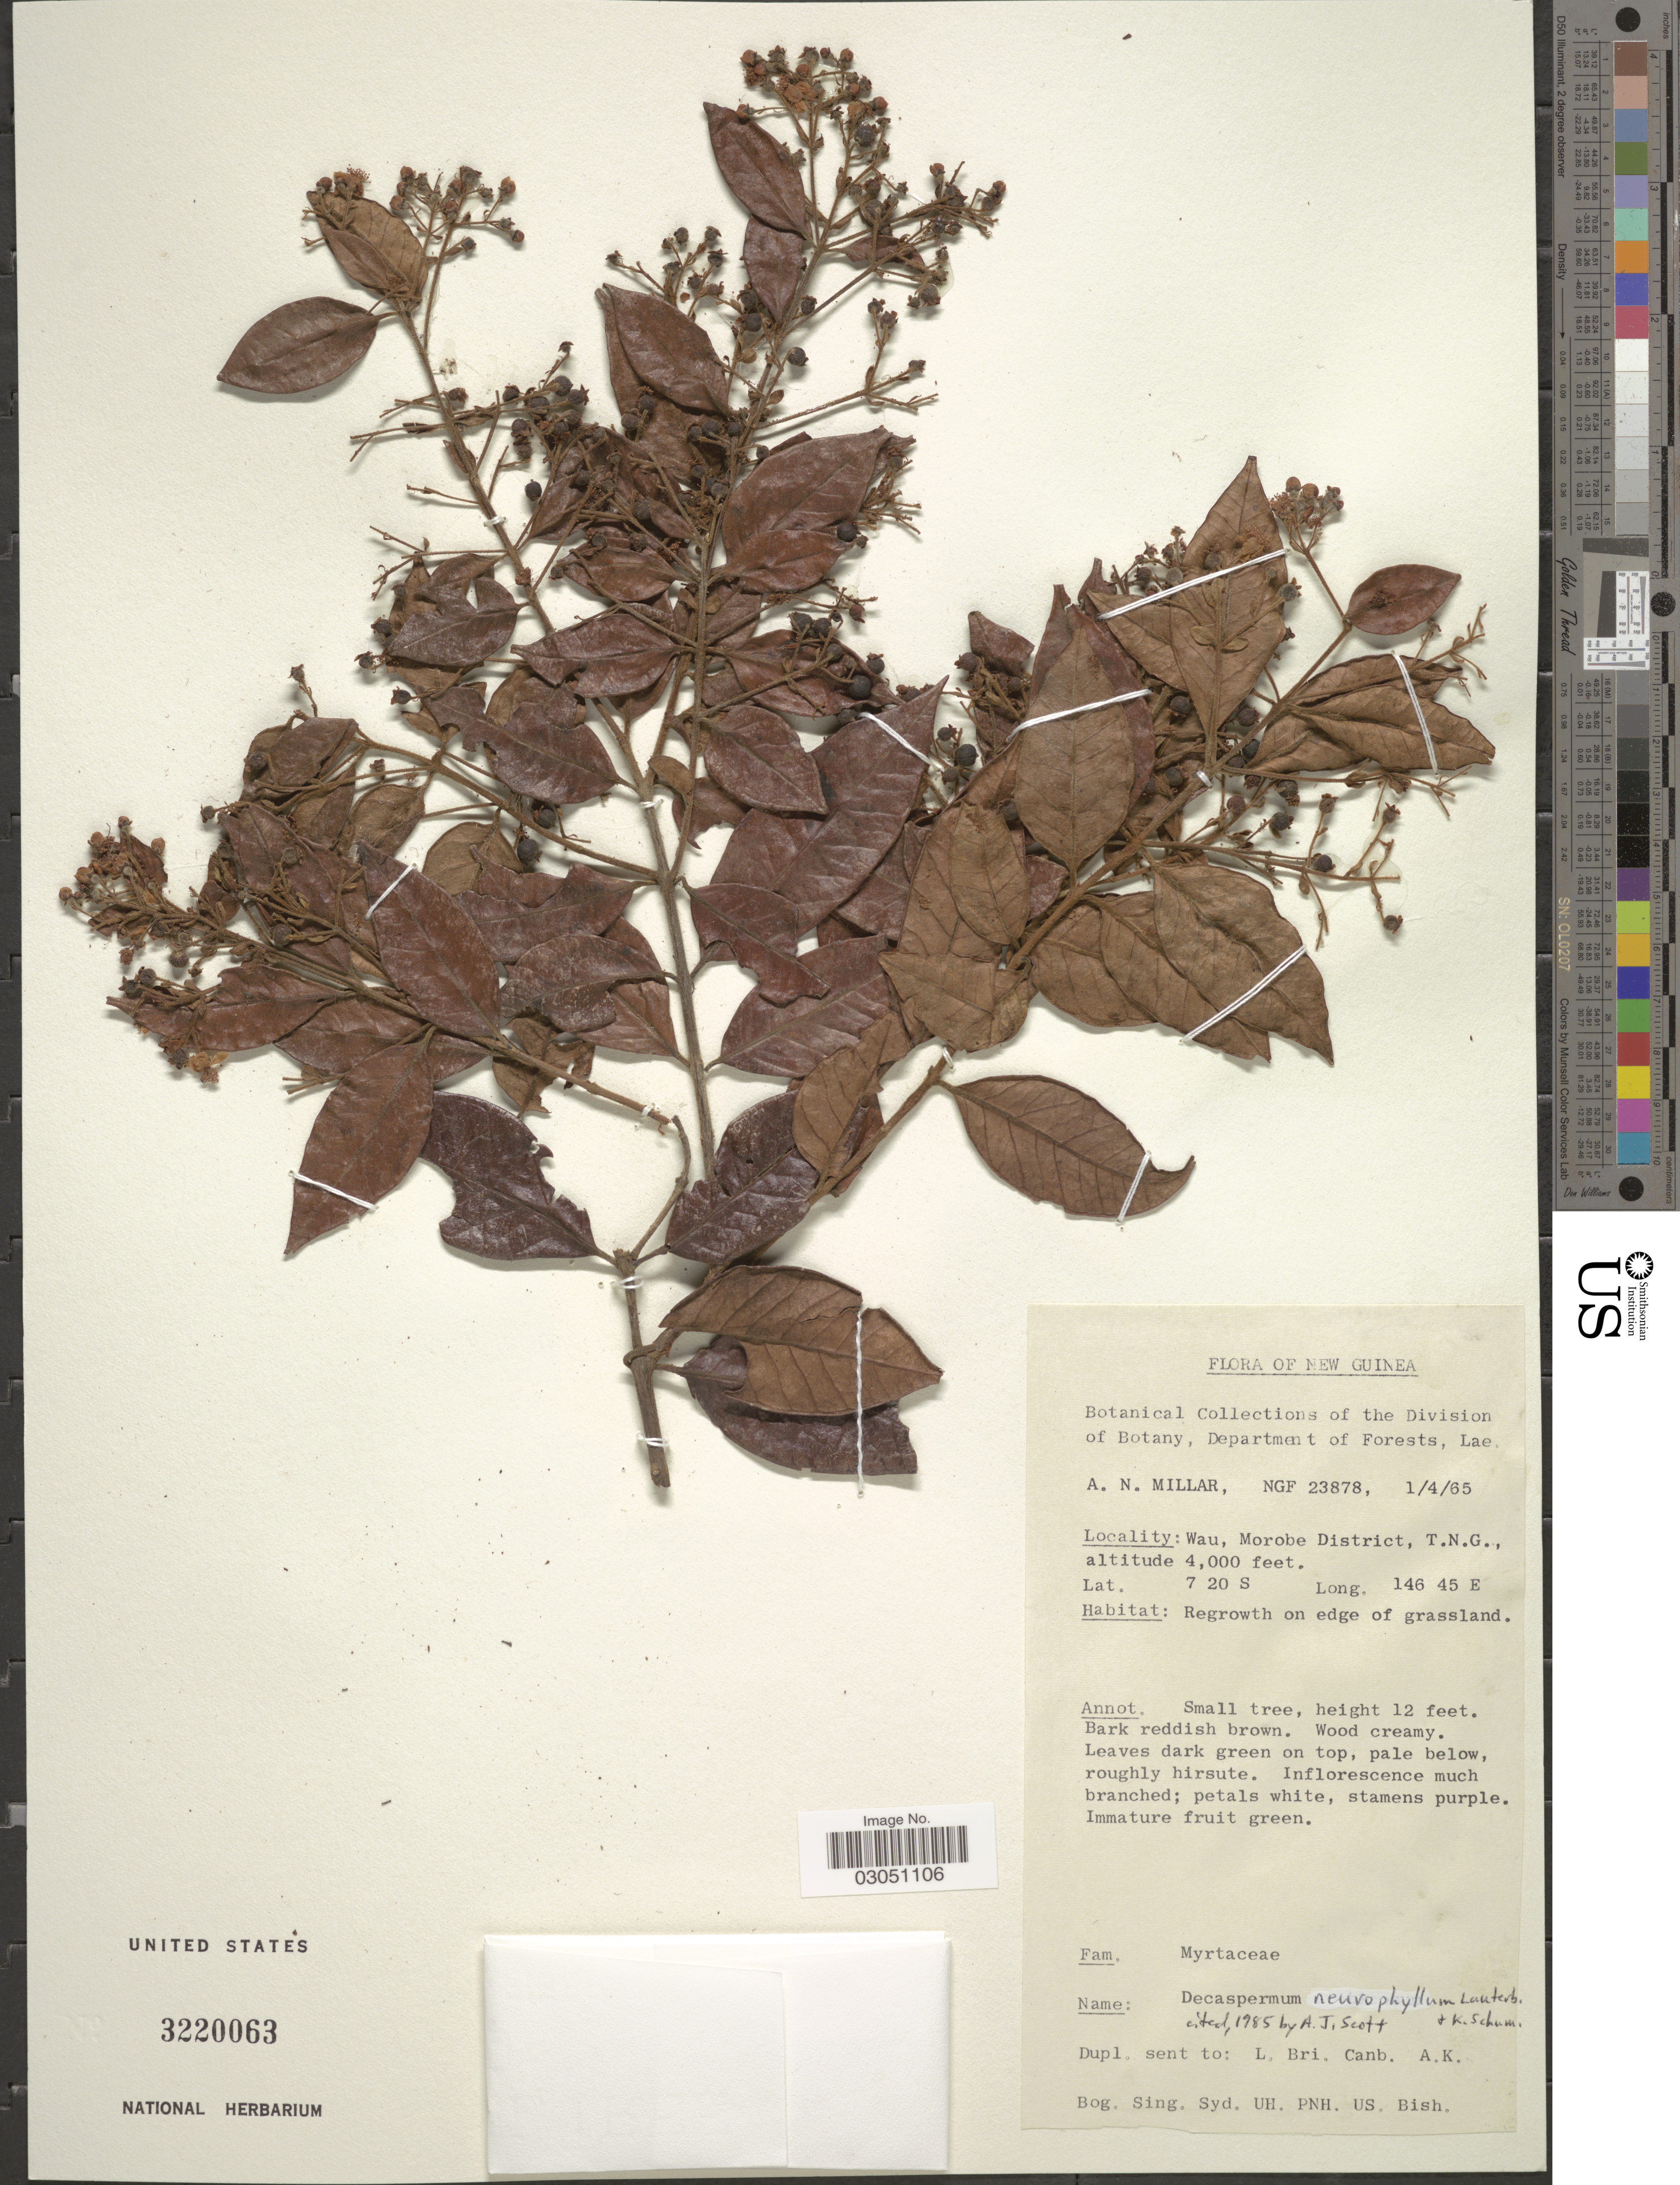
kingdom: Plantae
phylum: Tracheophyta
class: Magnoliopsida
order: Myrtales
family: Myrtaceae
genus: Decaspermum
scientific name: Decaspermum neurophyllum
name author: K. Schum. & Lauterb.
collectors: A. Millar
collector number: NGF23878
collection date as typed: Transcribed d/m/y: 1/4/65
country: Papua New Guinea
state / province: Morobe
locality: New Guinea. Wau, Morobe District, T. N. G.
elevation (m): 1219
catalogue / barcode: US 3220063